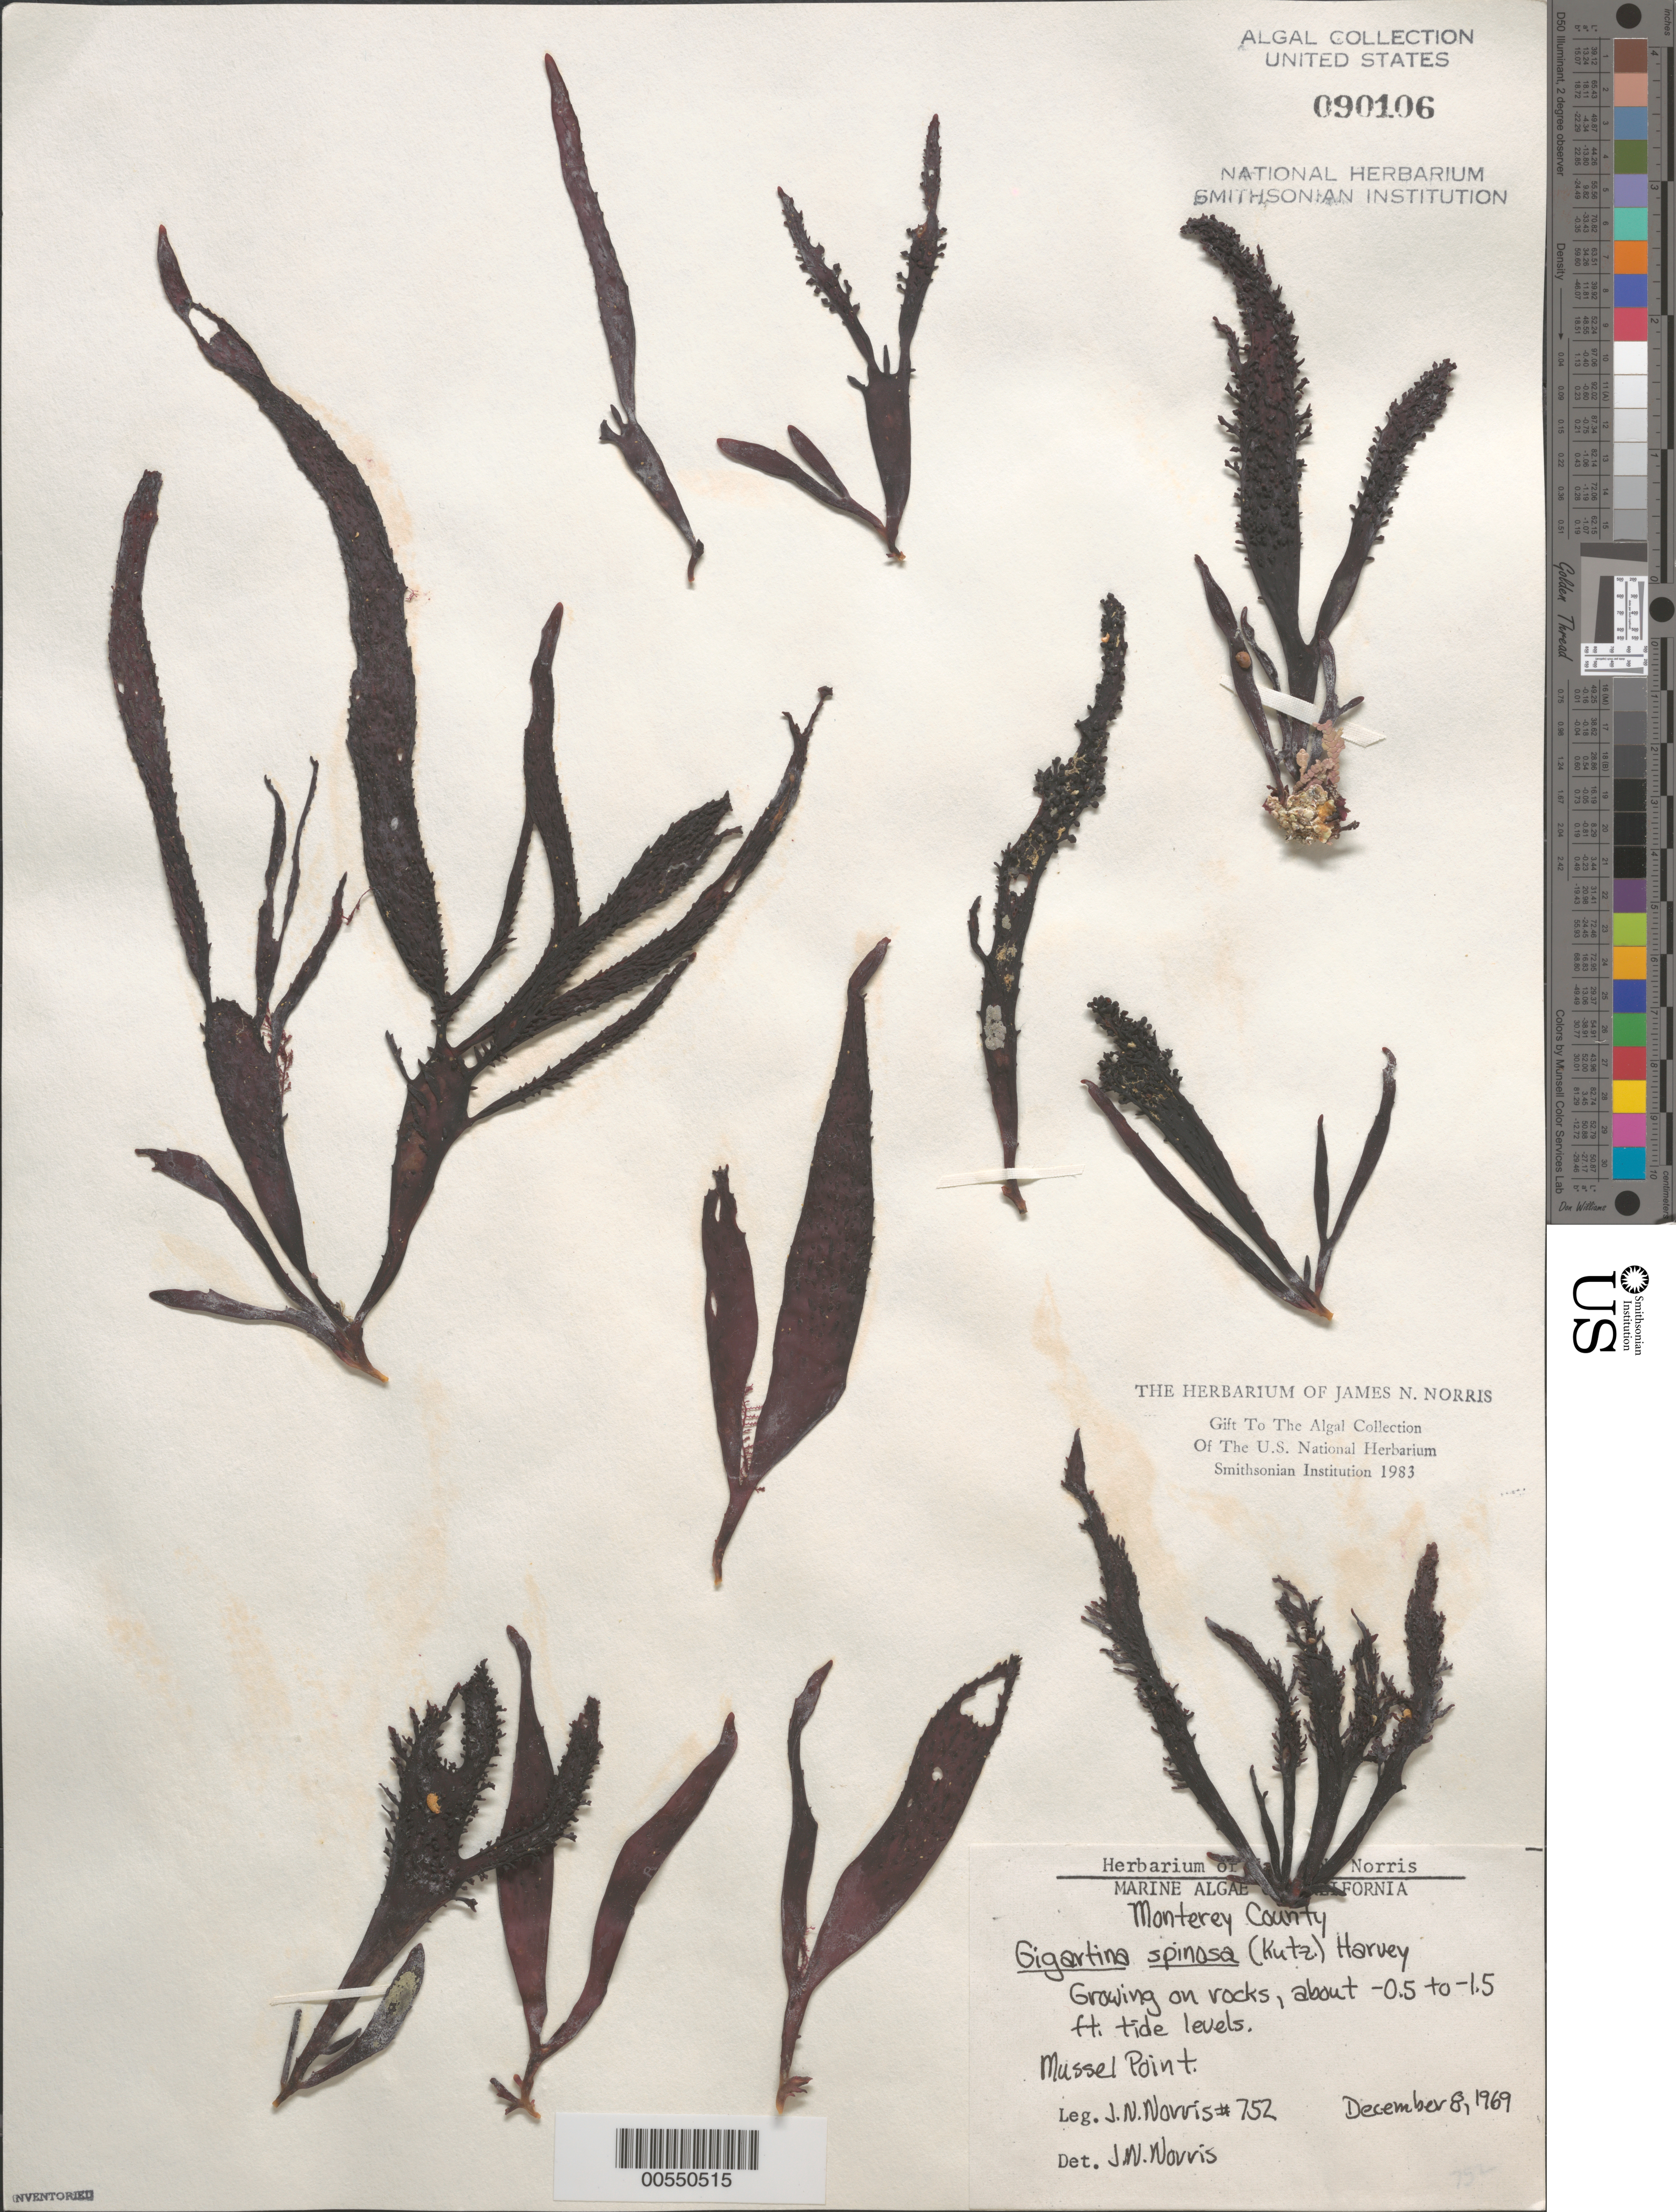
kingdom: Plantae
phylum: Rhodophyta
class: Florideophyceae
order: Gigartinales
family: Gigartinaceae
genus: Chondracanthus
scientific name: Chondracanthus spinosus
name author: (Kütz.) Guiry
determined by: Algae name updating Project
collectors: J. N. Norris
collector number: JN-752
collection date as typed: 08 Dec 1969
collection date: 1969-12-08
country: United States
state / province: California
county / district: Monterey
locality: Mussel Point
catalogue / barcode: US 90106